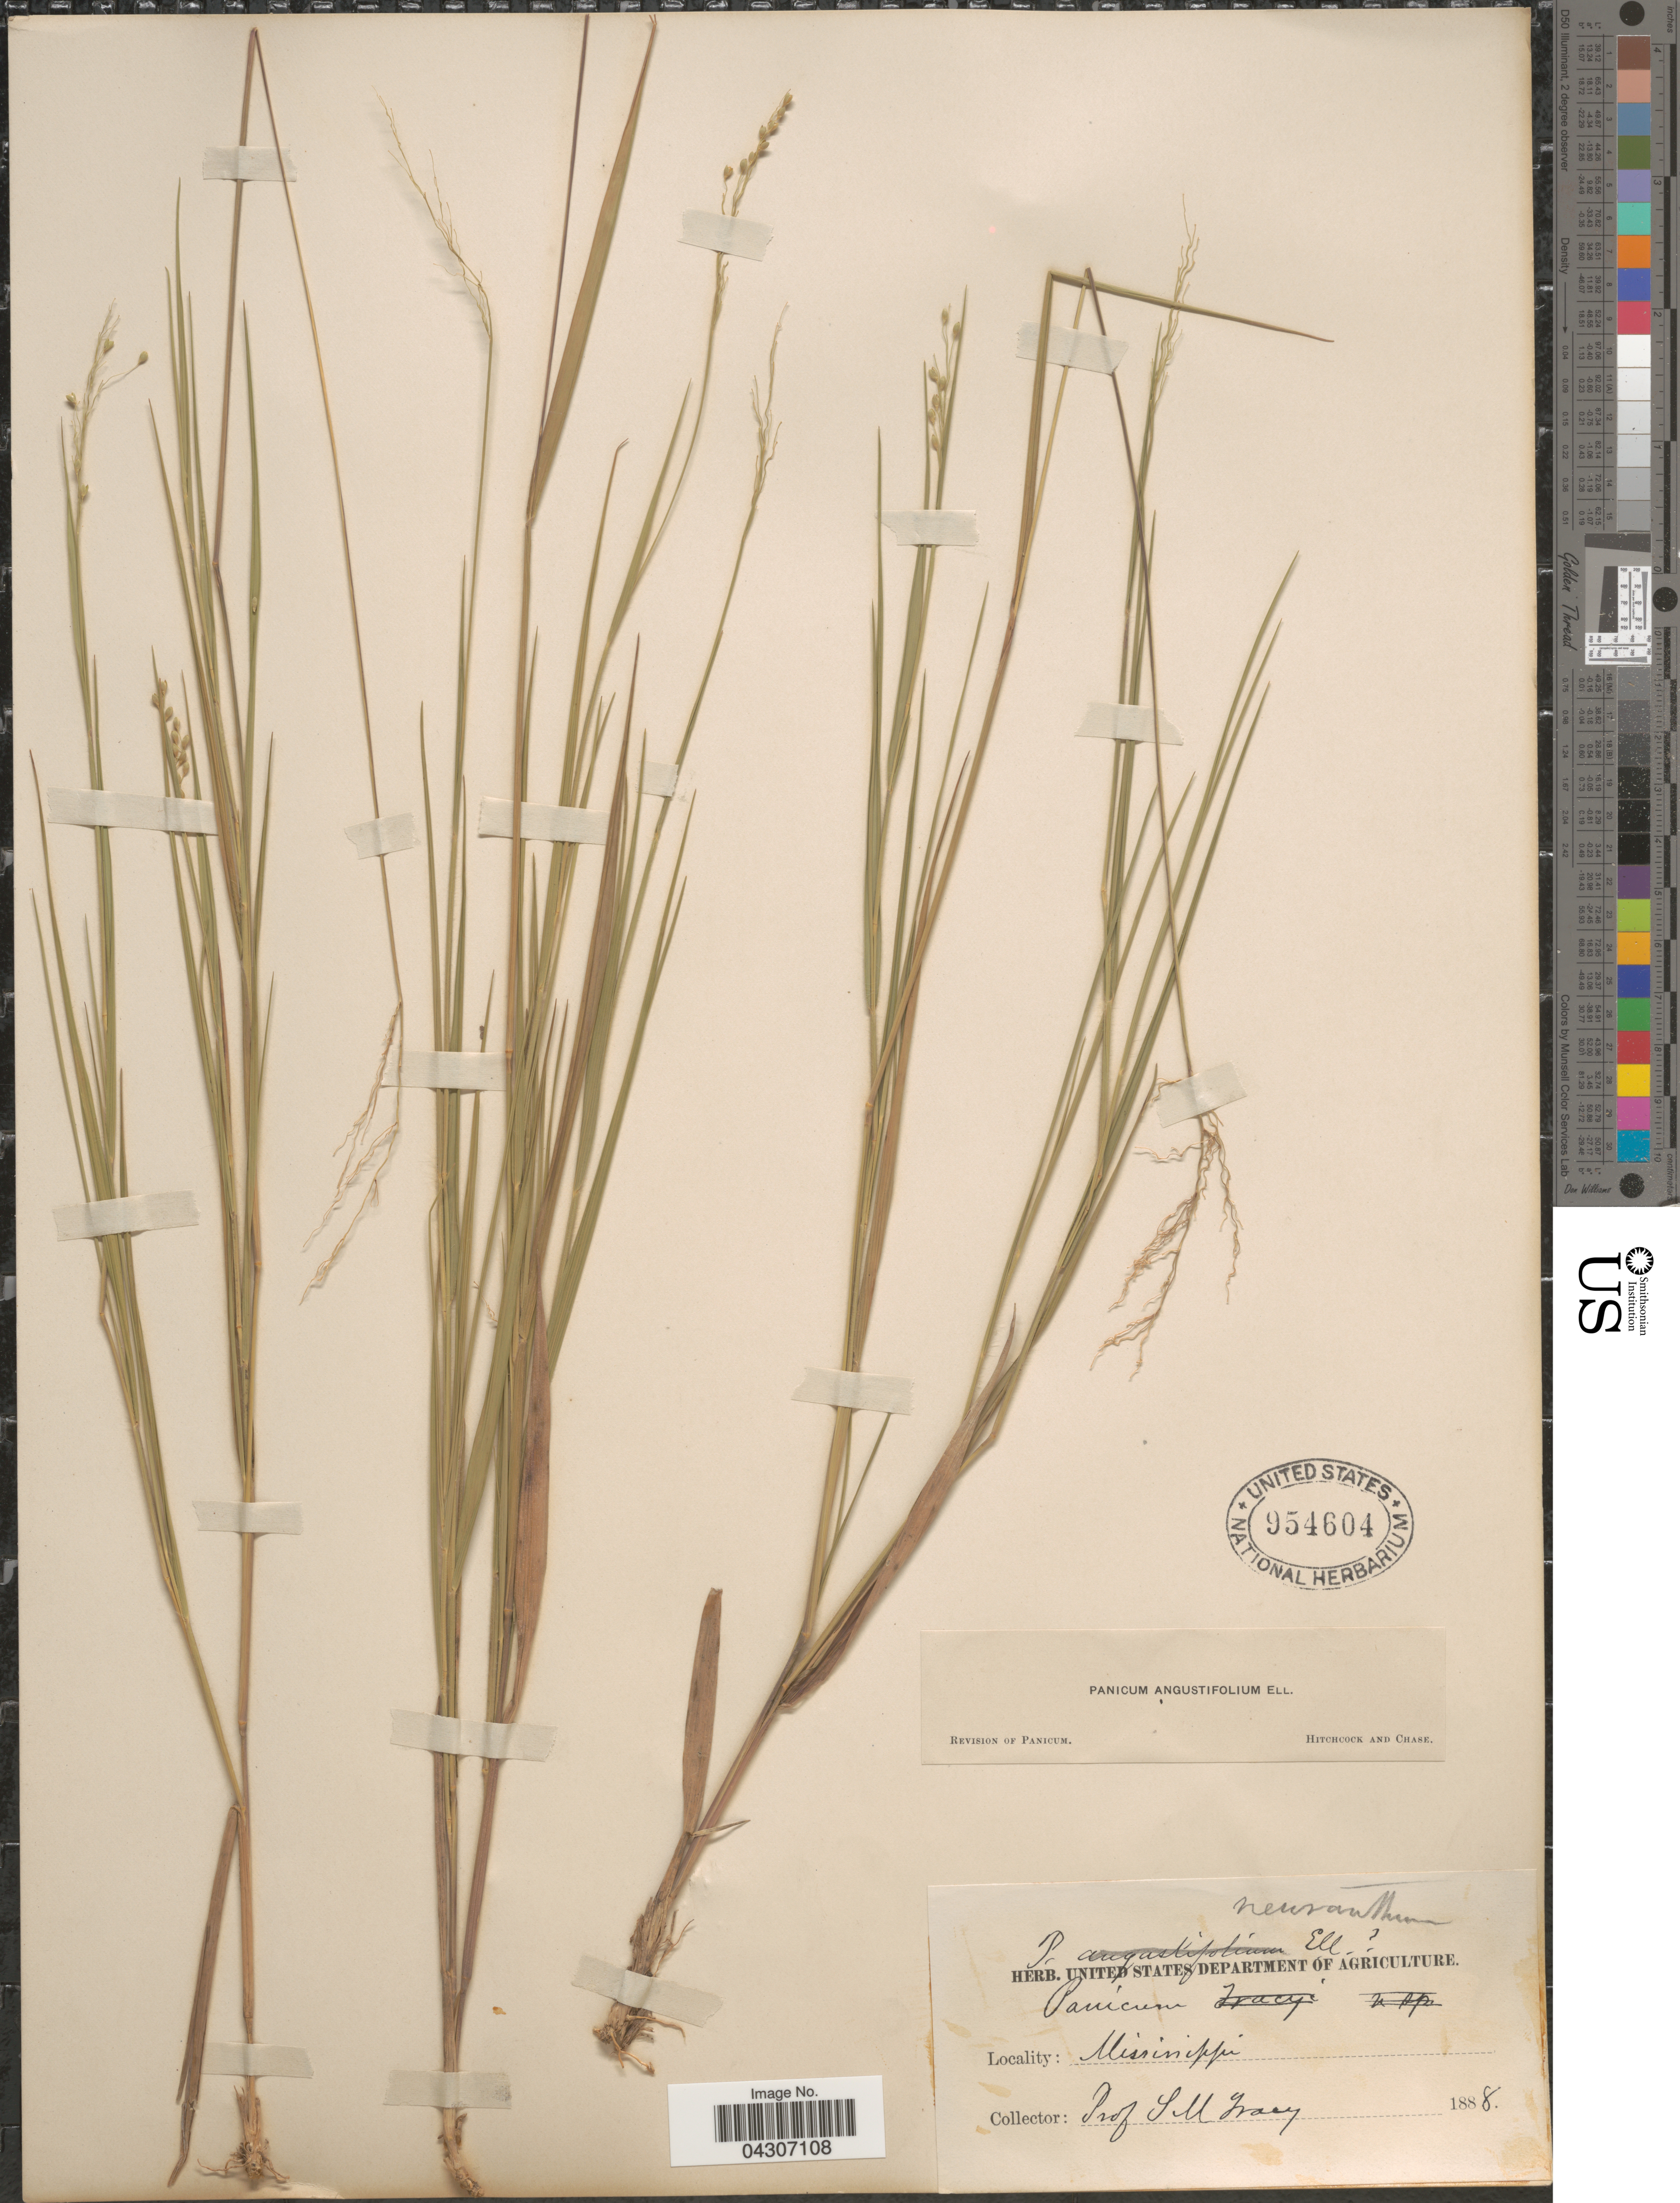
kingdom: Plantae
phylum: Tracheophyta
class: Liliopsida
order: Poales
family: Poaceae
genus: Dichanthelium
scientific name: Dichanthelium aciculare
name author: (Desv. ex Poir.) Gould & C.A. Clark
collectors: S. M. Tracy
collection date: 1888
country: United States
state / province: Mississippi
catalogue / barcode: US 954604